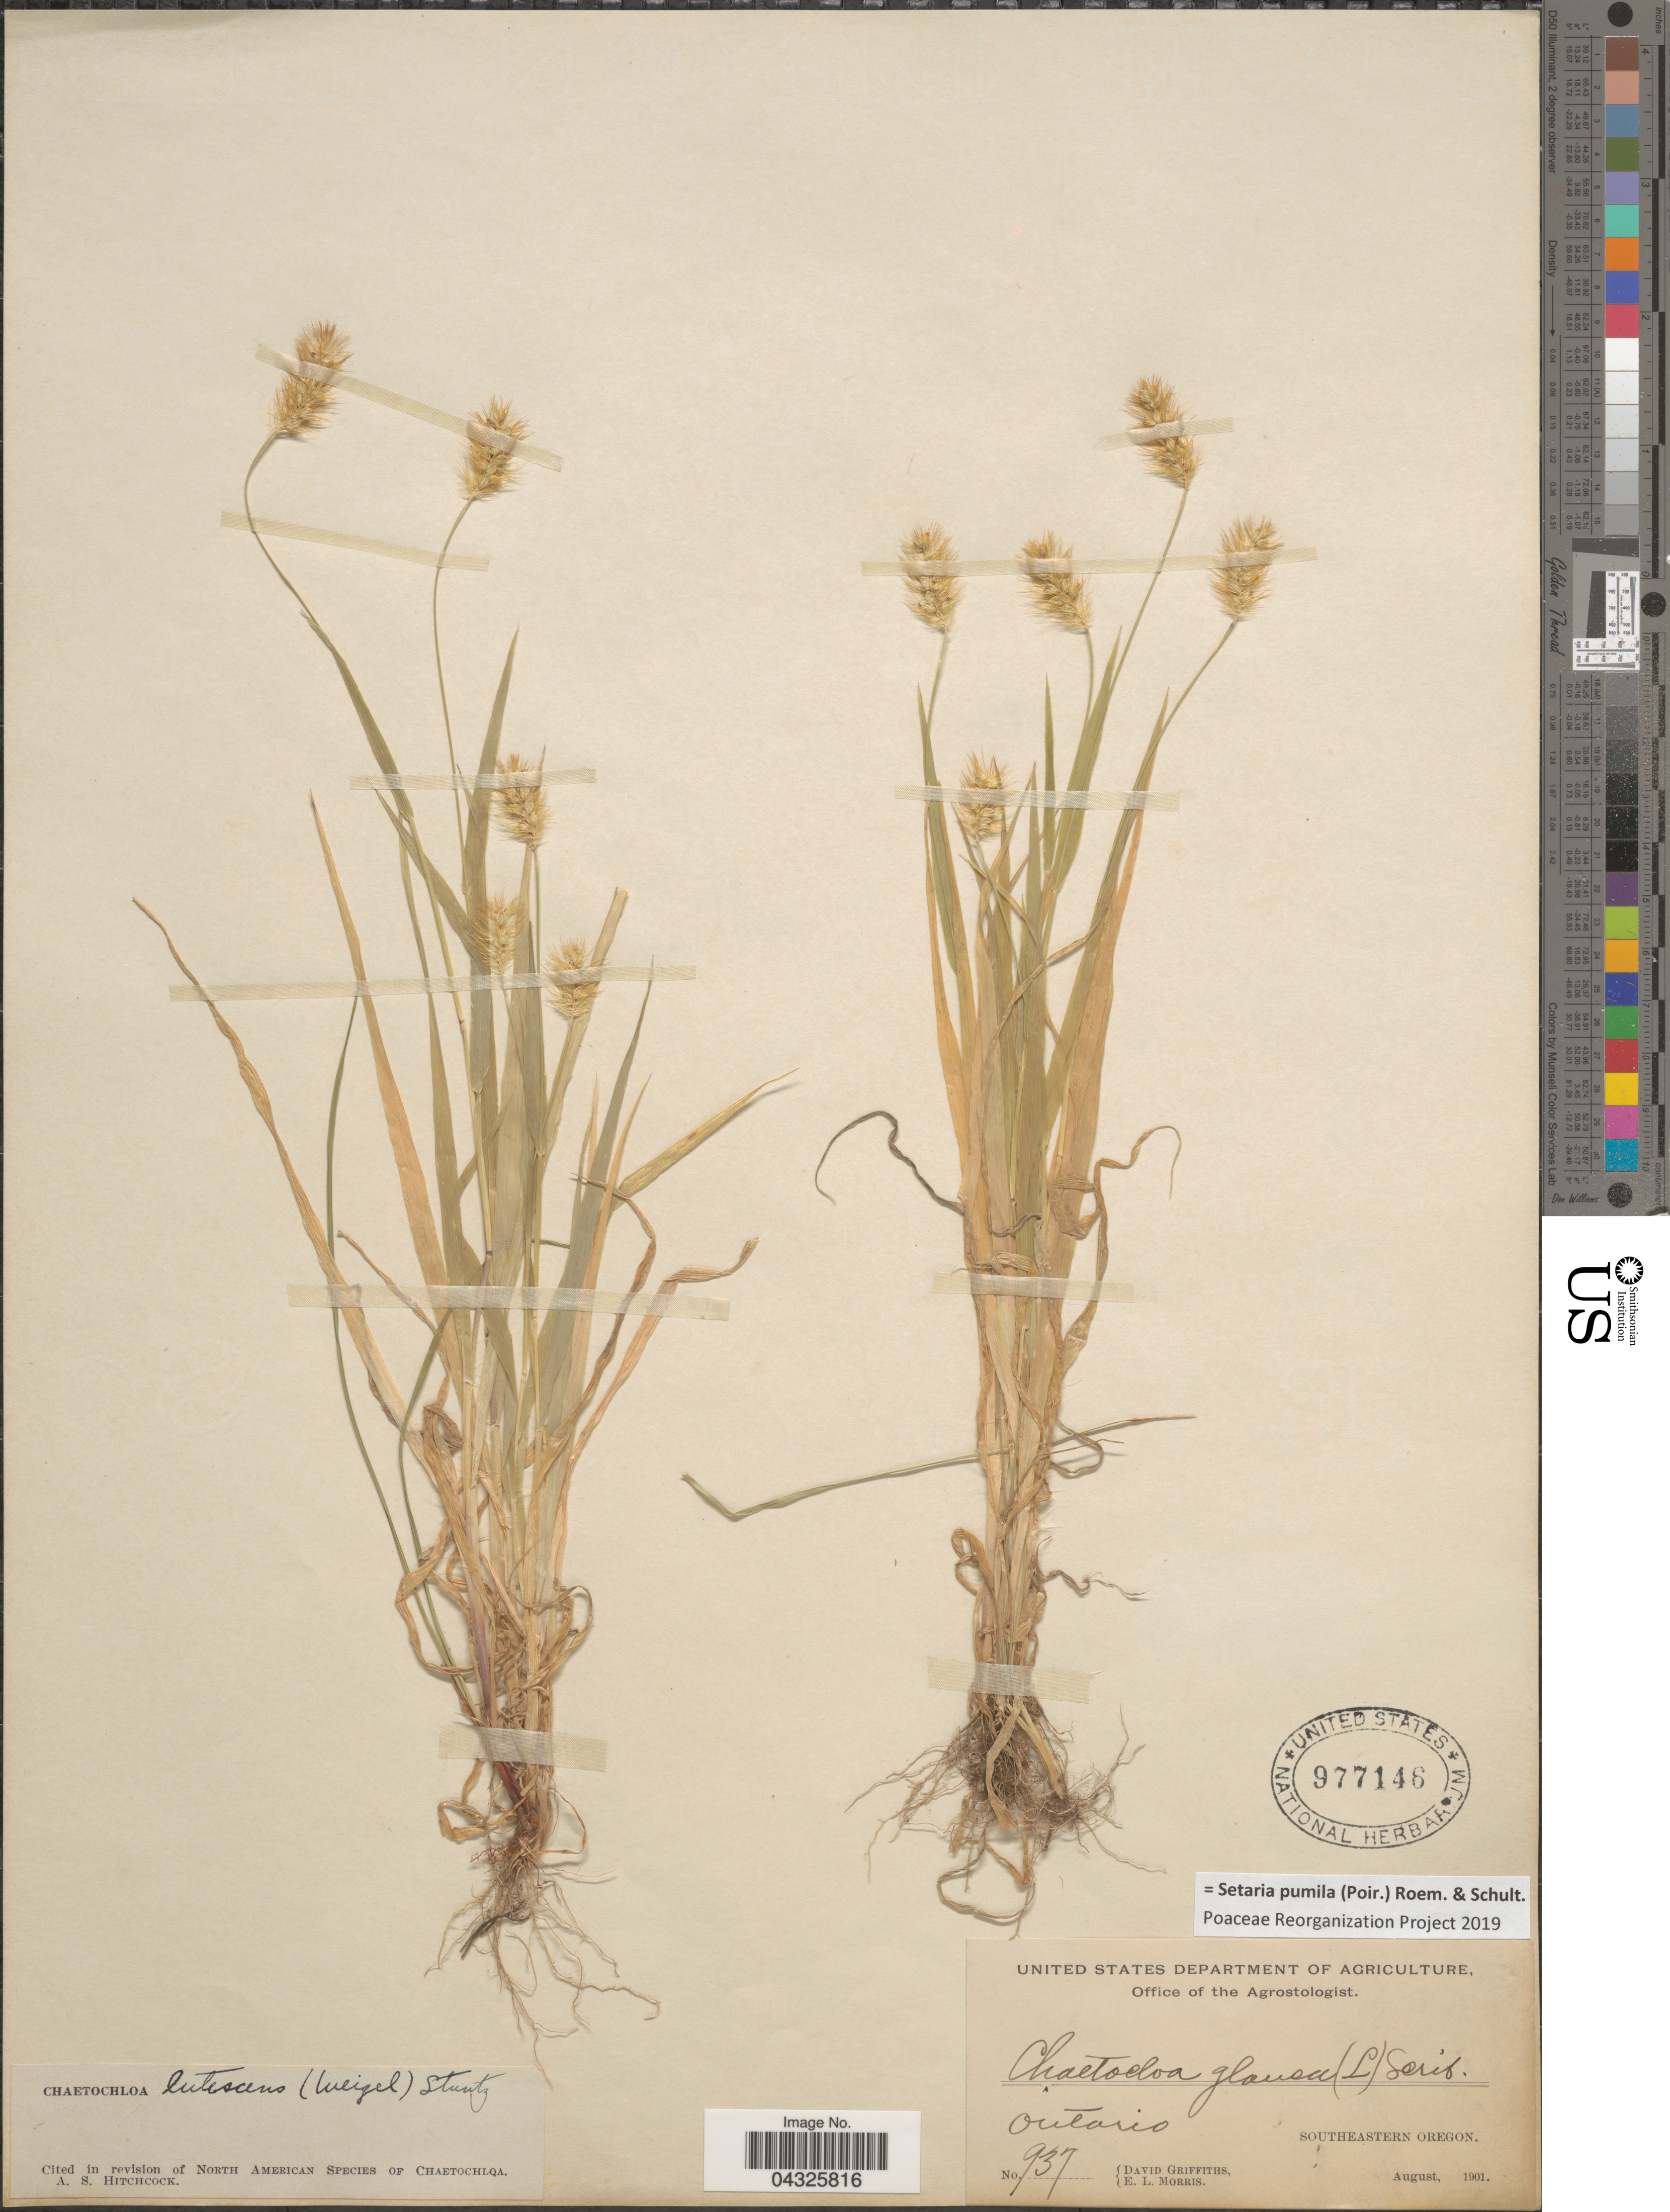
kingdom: Plantae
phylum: Tracheophyta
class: Liliopsida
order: Poales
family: Poaceae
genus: Setaria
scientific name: Setaria pumila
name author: (Poir.) Roem. & Schult.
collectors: D. Griffiths & E. Morris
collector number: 937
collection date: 1901-08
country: United States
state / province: Oregon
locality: Ontario. Southeastern Oregon.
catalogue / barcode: US 977146